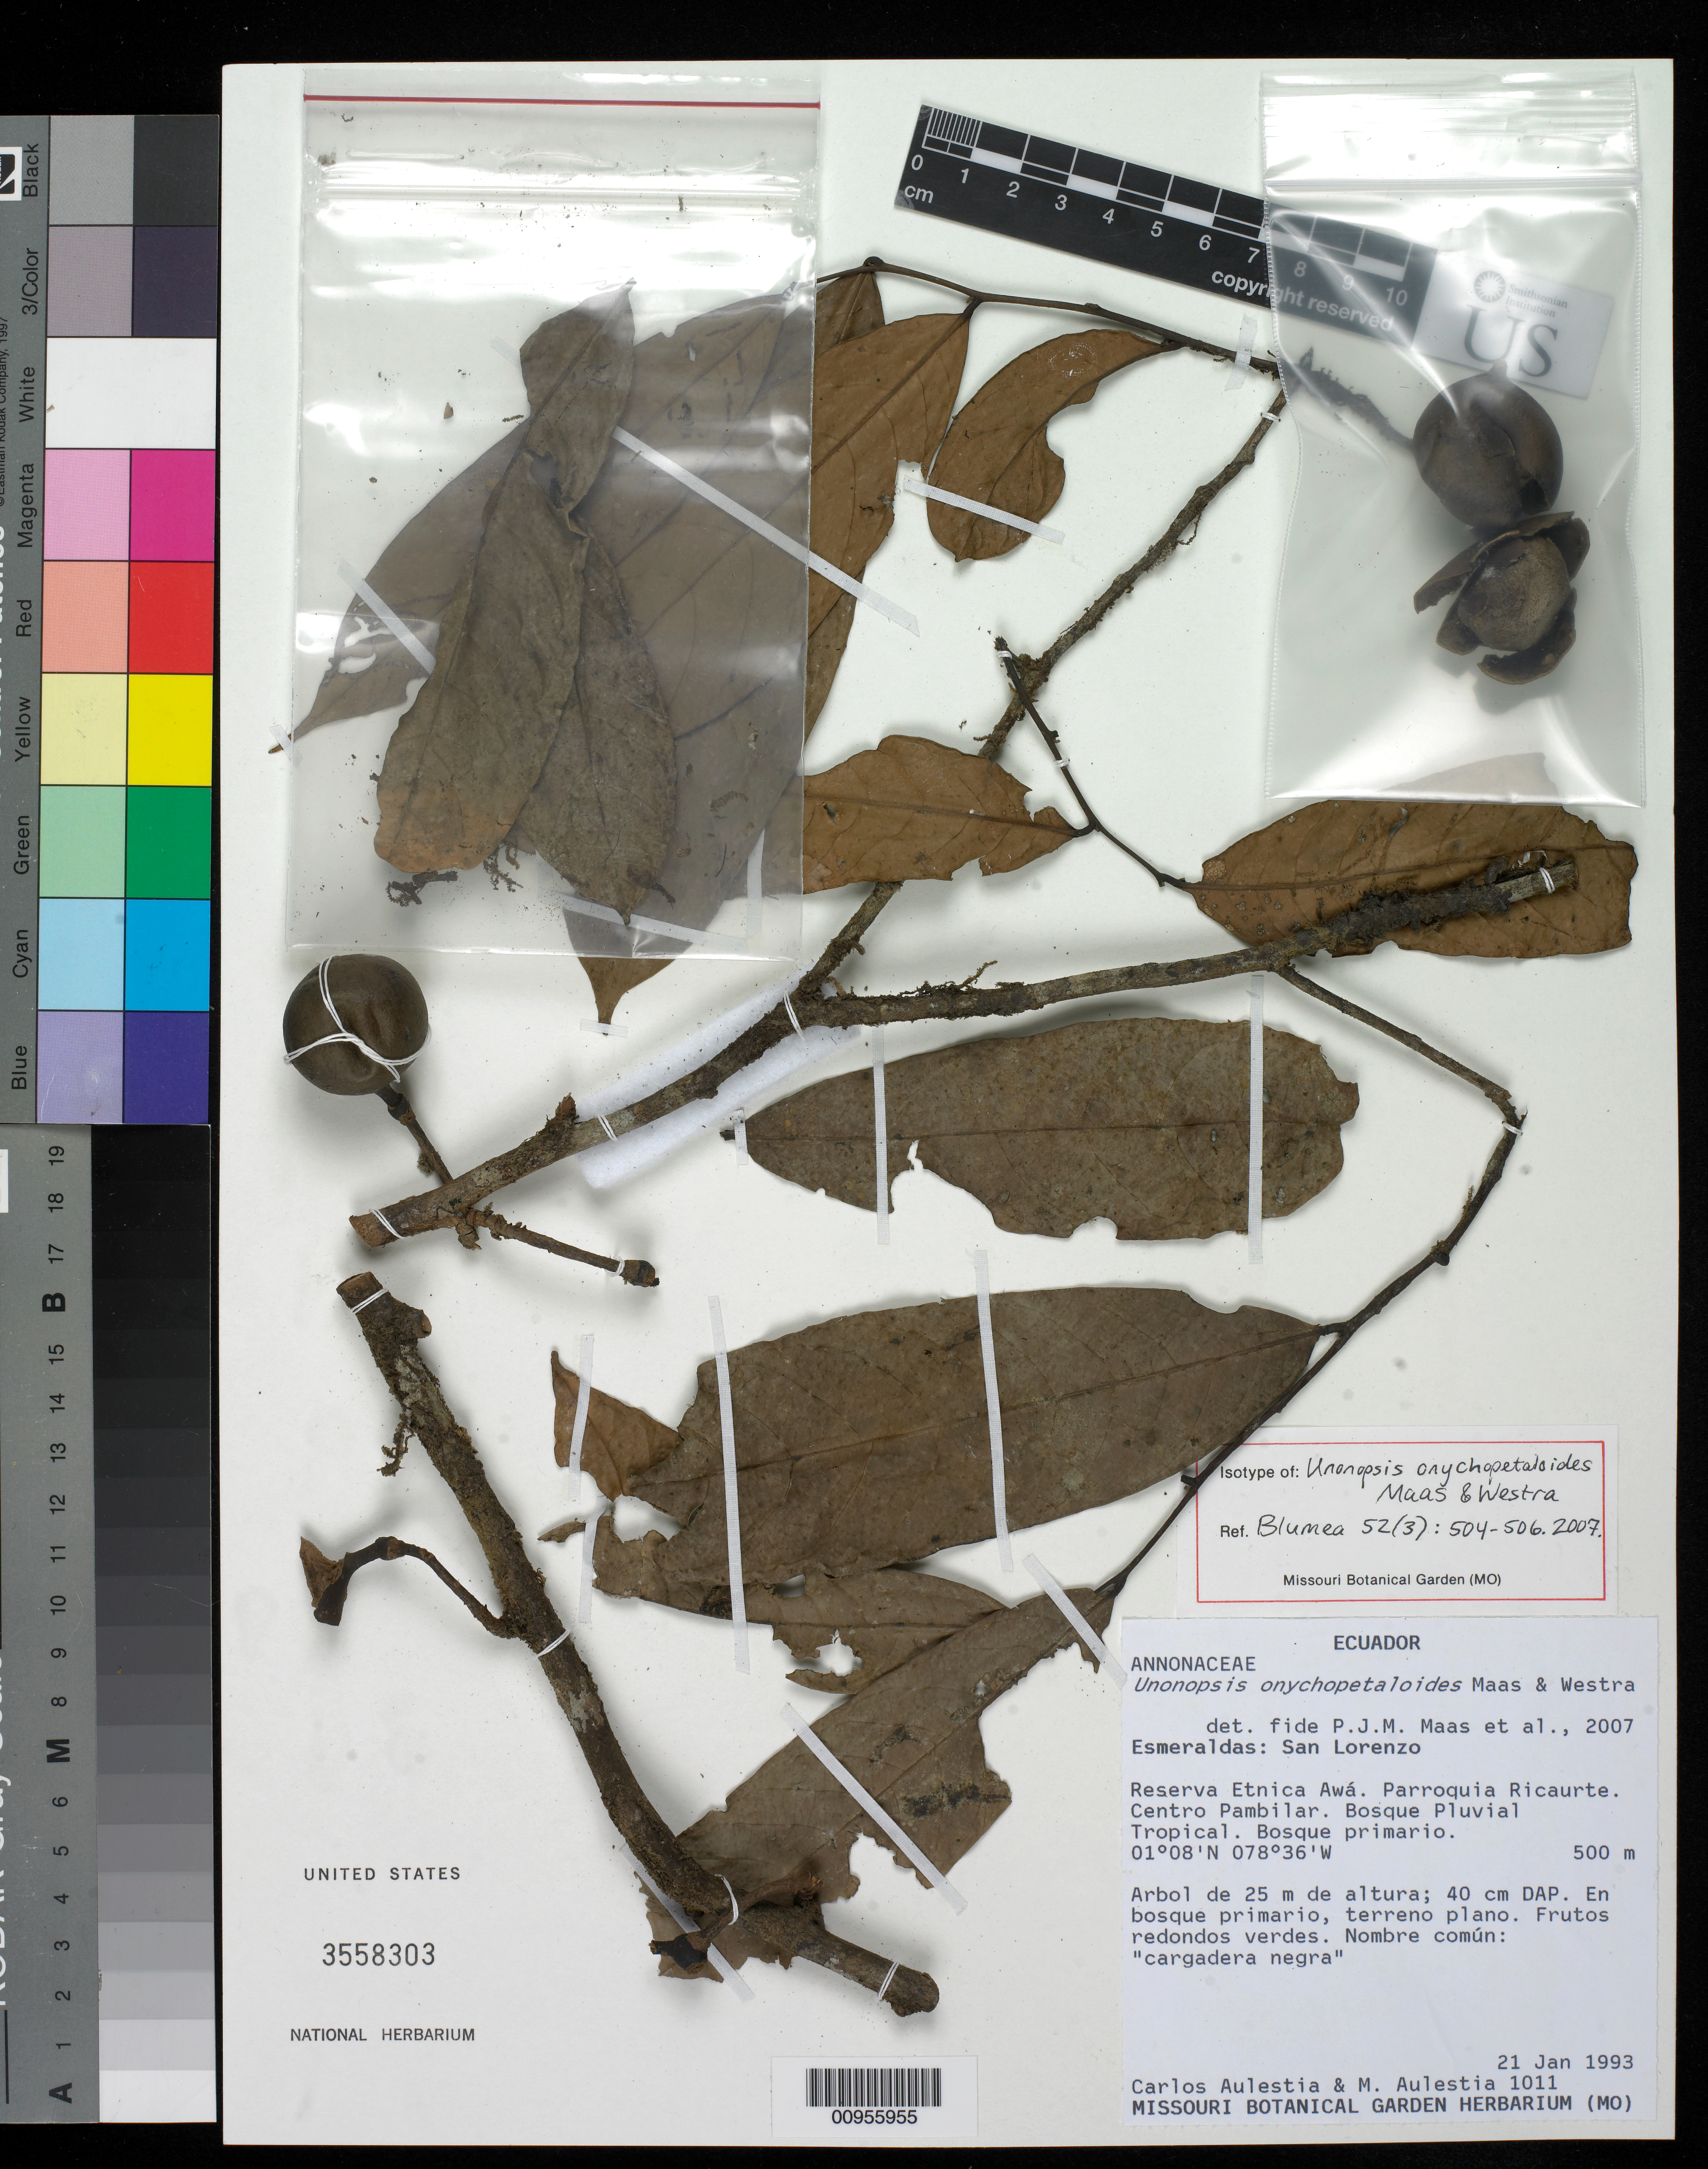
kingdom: Plantae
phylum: Tracheophyta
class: Magnoliopsida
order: Magnoliales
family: Annonaceae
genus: Unonopsis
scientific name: Unonopsis onychopetaloides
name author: Maas & Westra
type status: Isotype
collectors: C. Aulestia & M. Aulestia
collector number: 1011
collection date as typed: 21 Jan 1993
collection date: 1993-01-21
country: Ecuador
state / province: Esmeraldas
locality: Esmeraldas: San Lorenzo. Reserva Etnica Awá. Parroquia Ricaurte. Centro Pambilar.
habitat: Bosque pluvial tropical. Bosque primario.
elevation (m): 500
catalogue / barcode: US 3558303